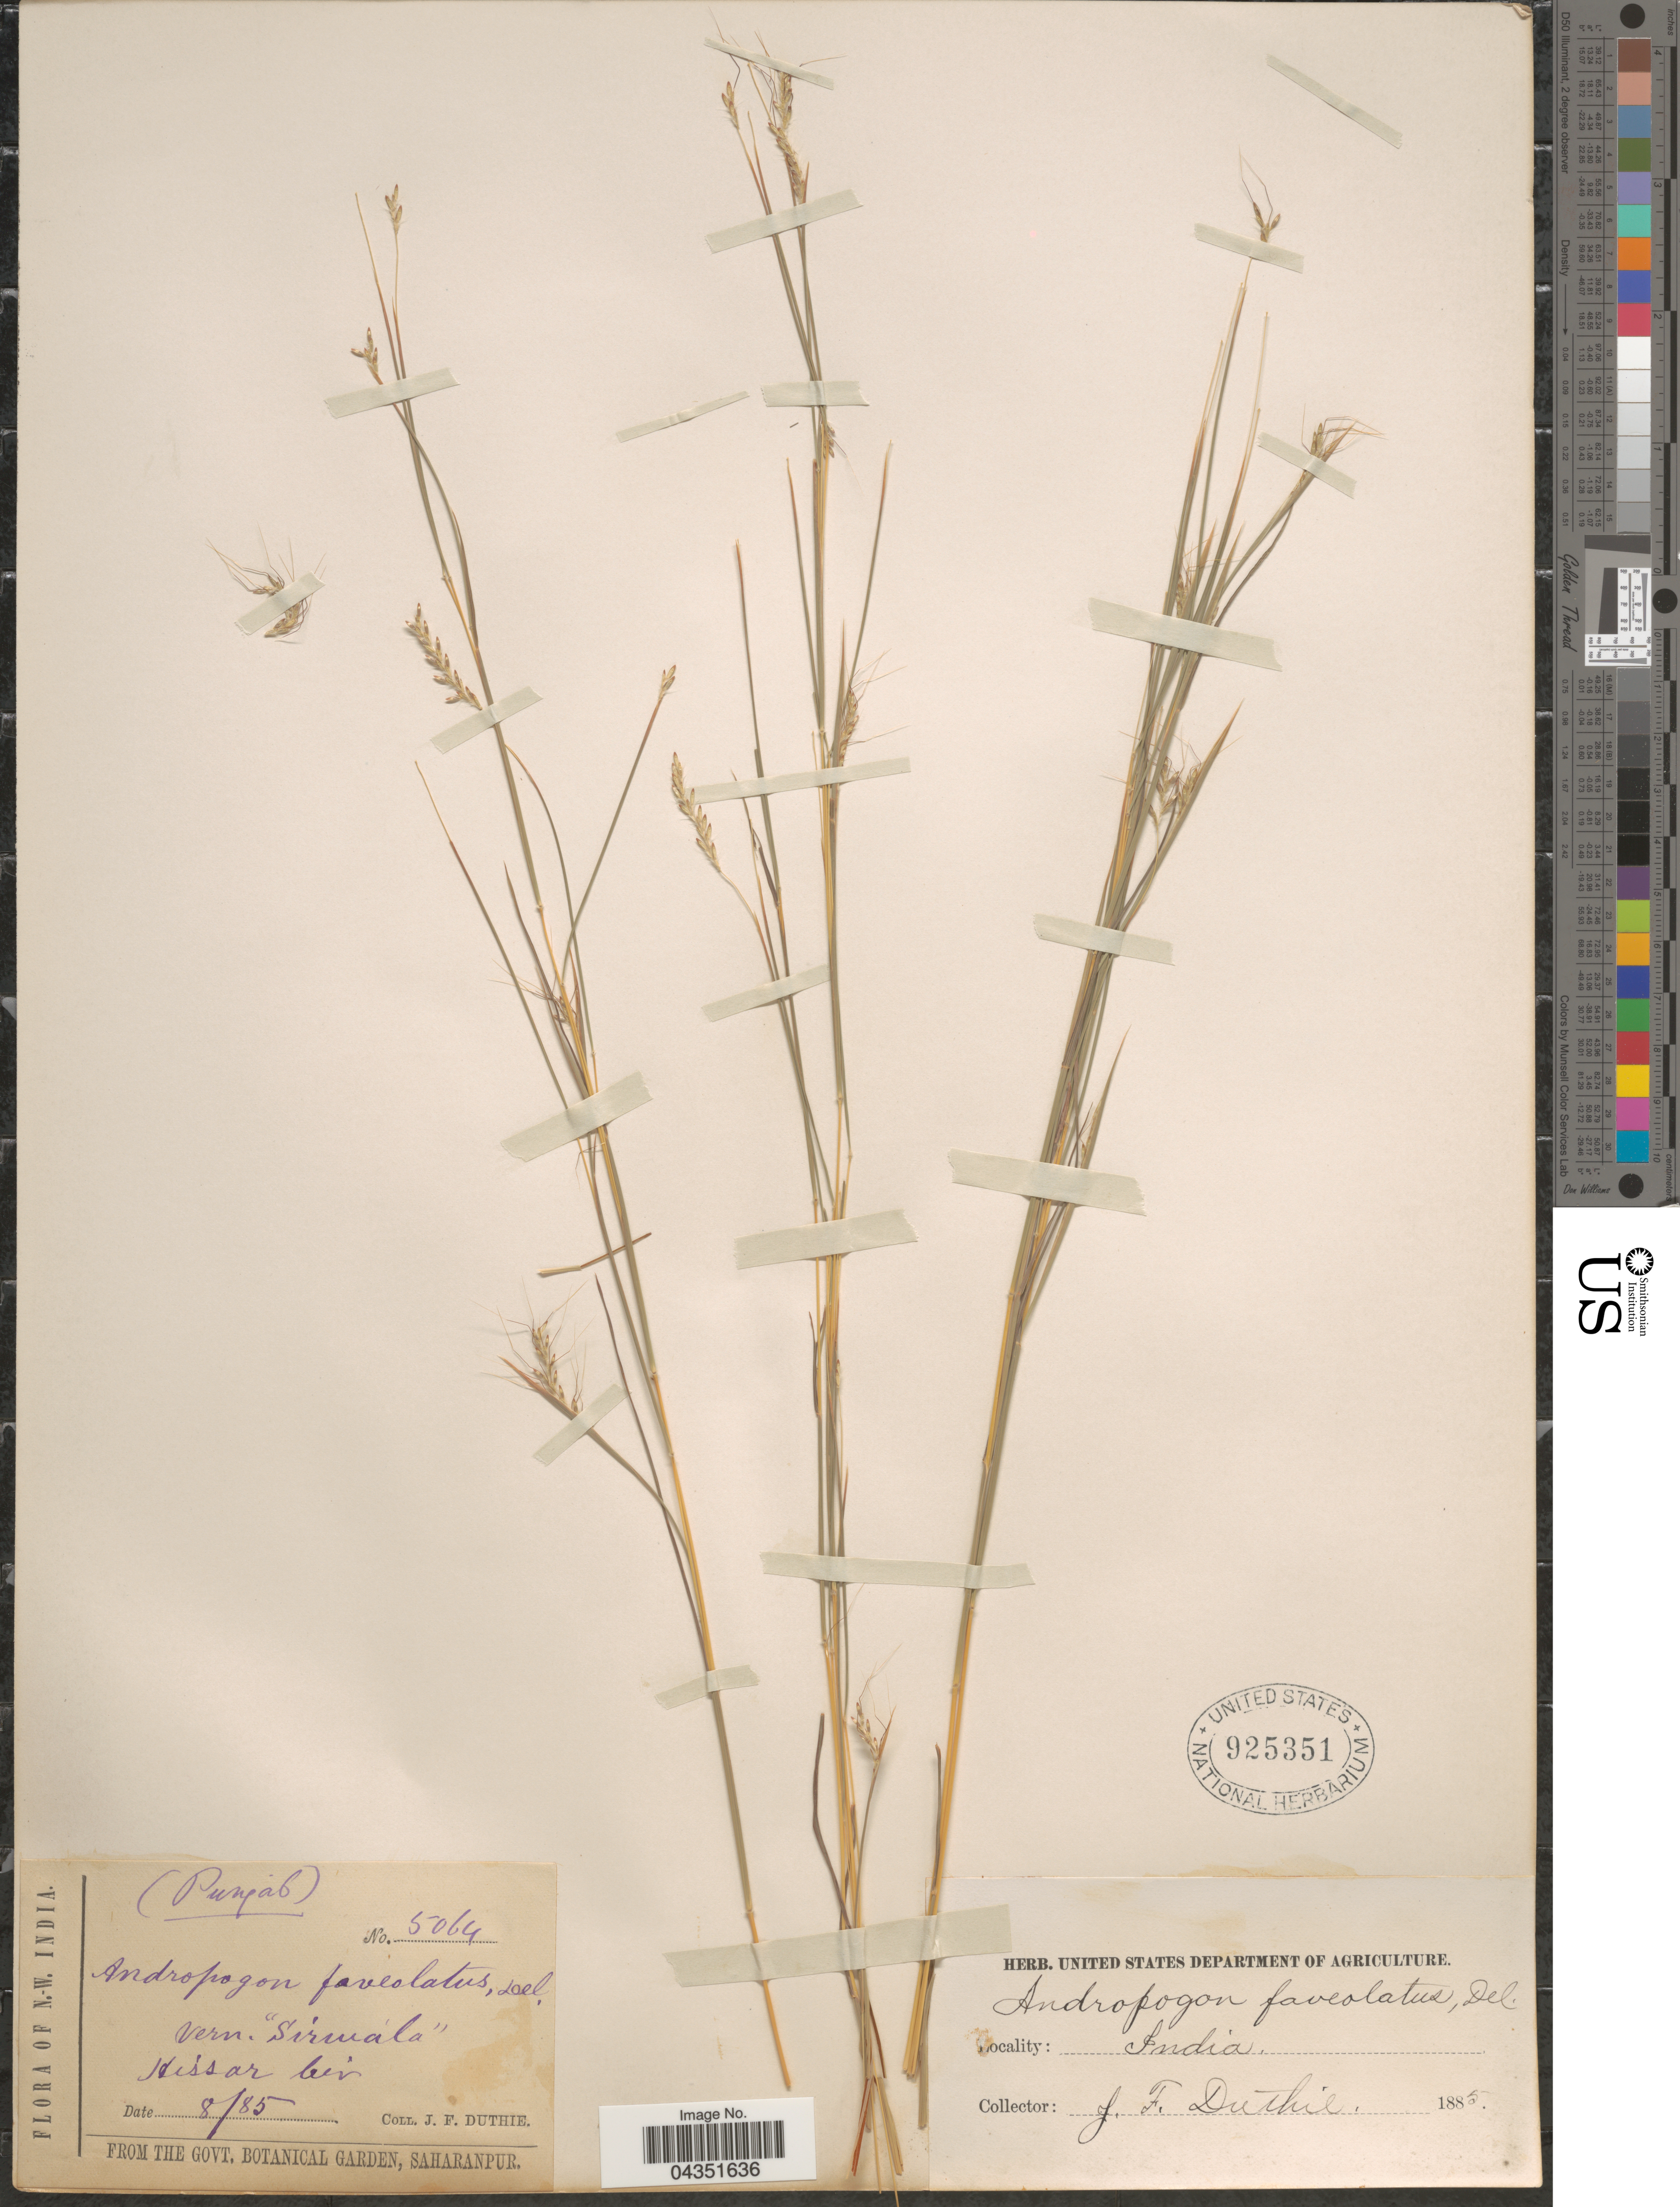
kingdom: Plantae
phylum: Tracheophyta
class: Liliopsida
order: Poales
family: Poaceae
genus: Eremopogon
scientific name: Eremopogon foveolatus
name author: (Delile) Stapf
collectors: J. F. Duthie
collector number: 5064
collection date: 1885-08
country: India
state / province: Haryana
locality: N.W. India. Hissar bir.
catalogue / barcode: US 925351